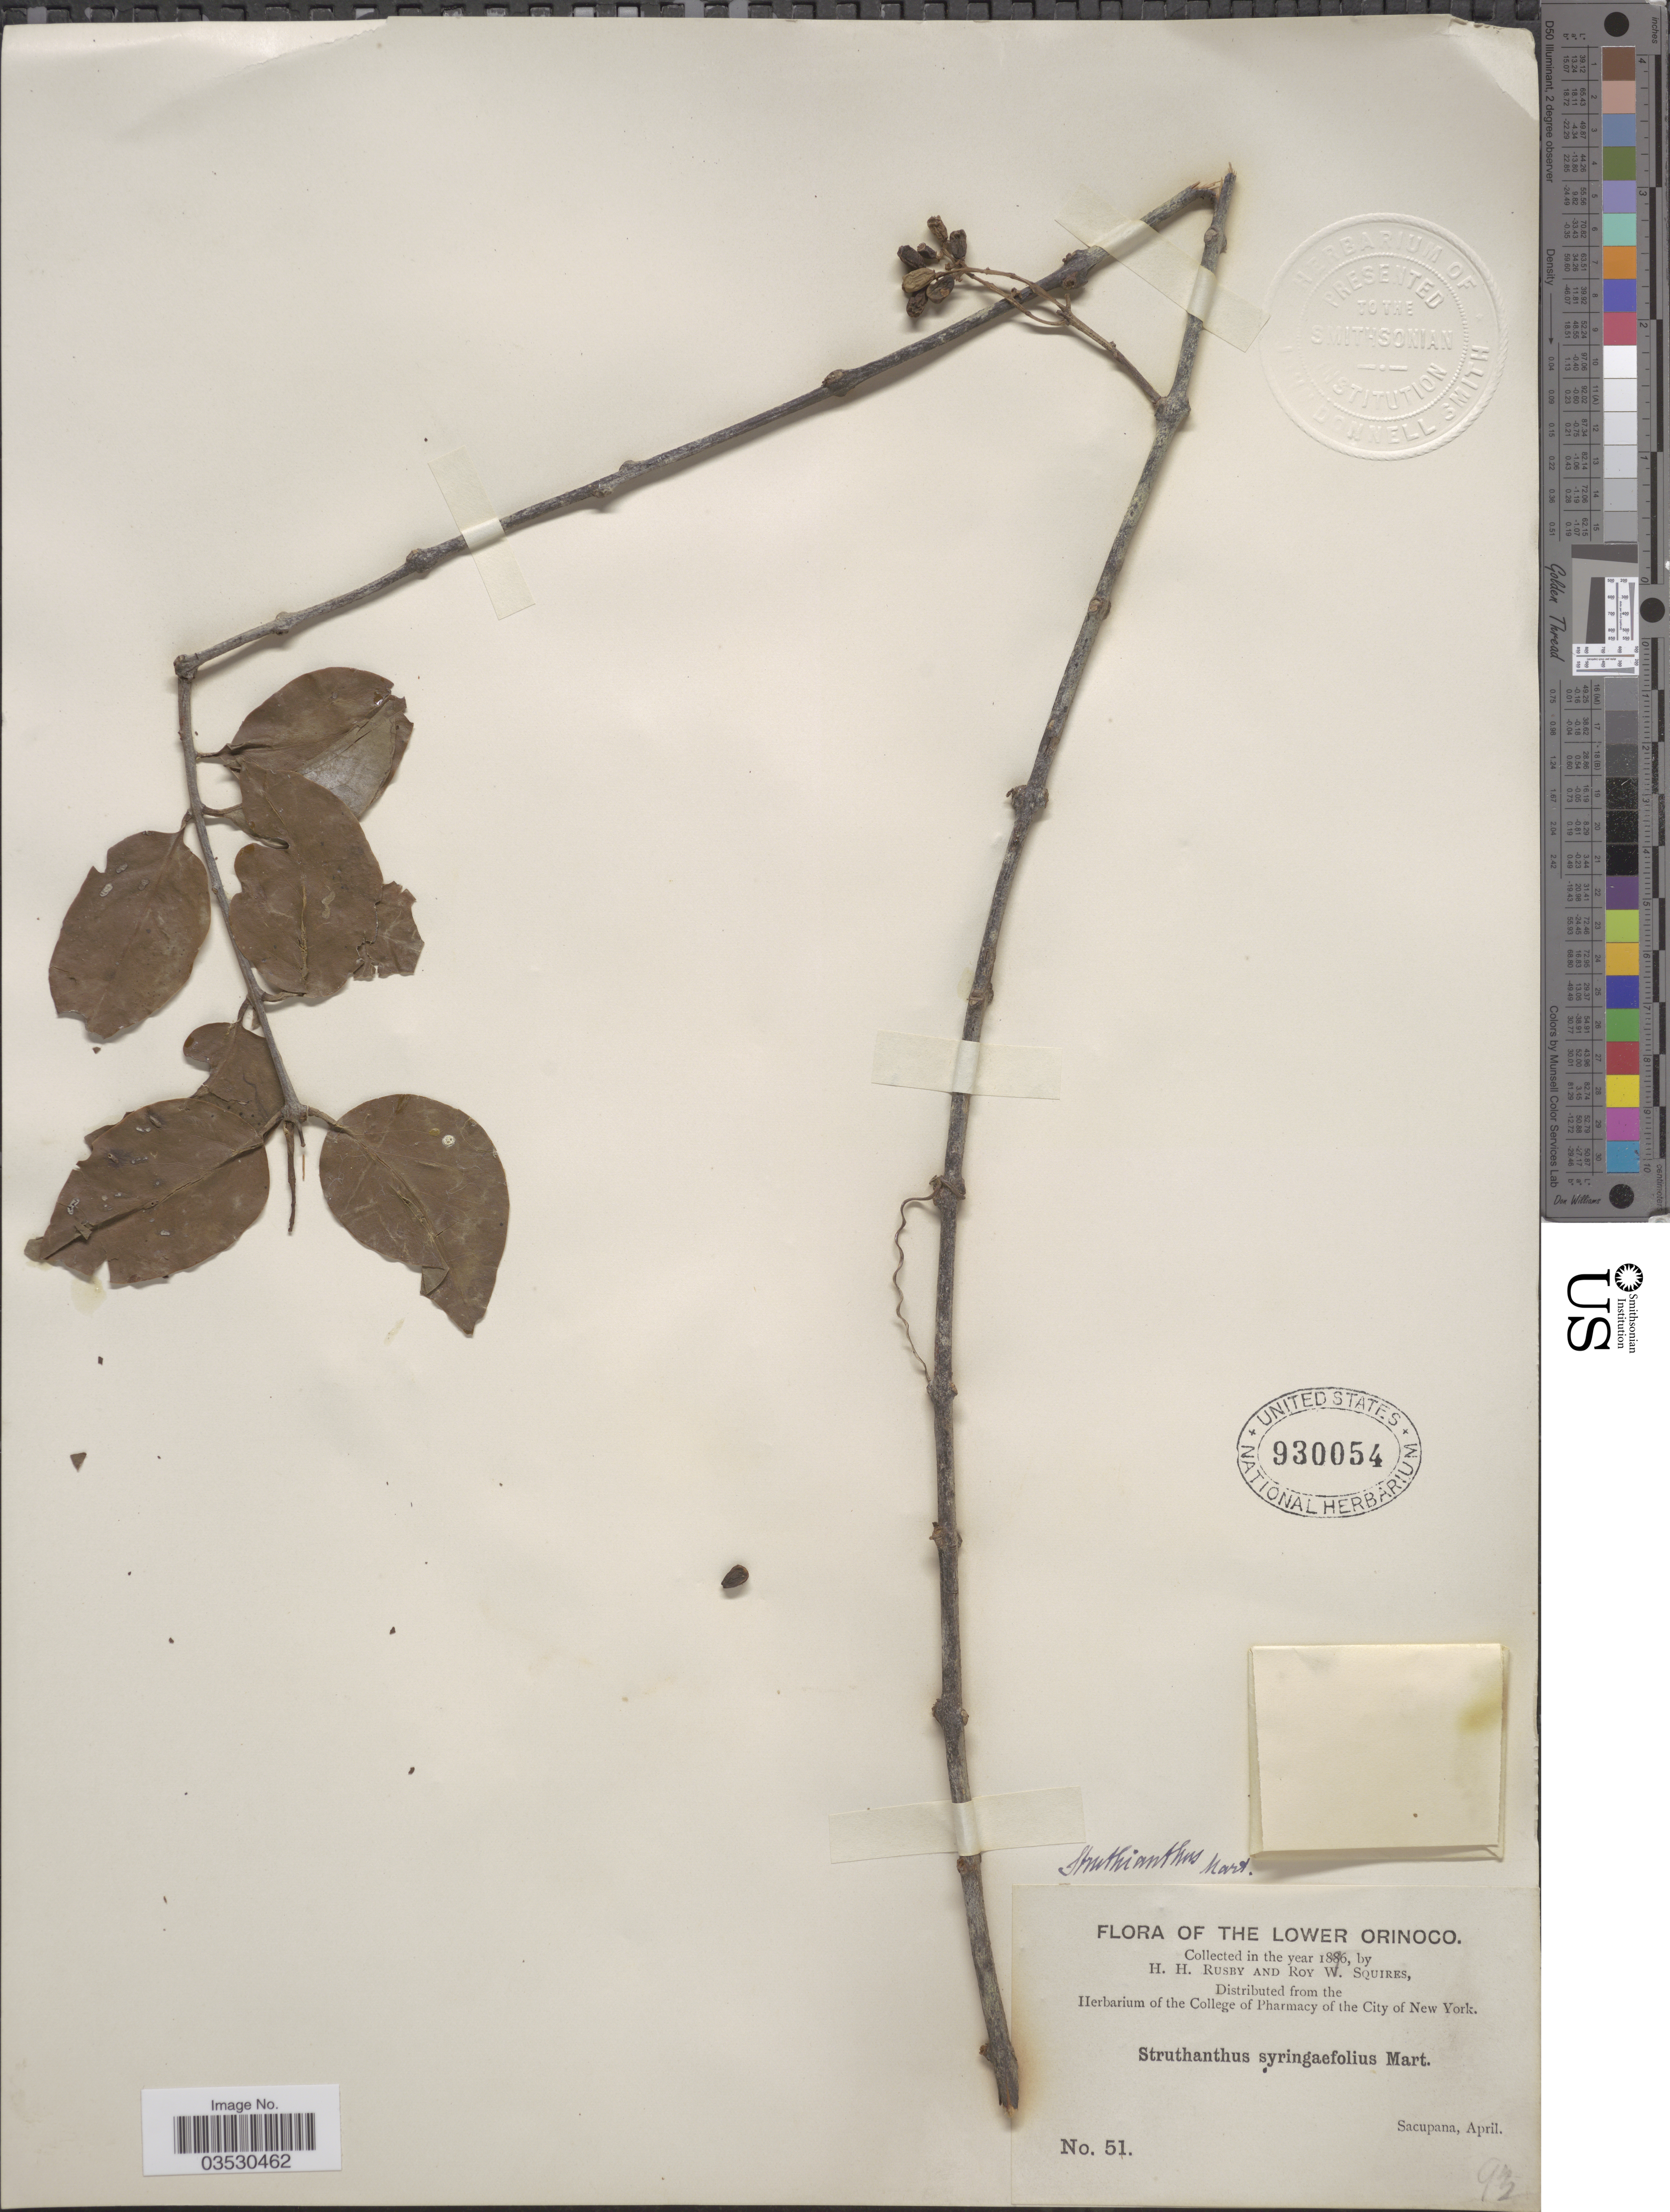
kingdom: Plantae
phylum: Tracheophyta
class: Magnoliopsida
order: Santalales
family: Loranthaceae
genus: Struthanthus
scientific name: Struthanthus syringifolius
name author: (Mart.) Mart.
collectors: H. H. Rusby & R. Squires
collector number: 51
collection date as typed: April 1896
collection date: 1896-04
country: Venezuela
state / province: Delta Amacuro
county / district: Antonio Díaz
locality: Lower Orinoco, Sacupana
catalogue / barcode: US 930054